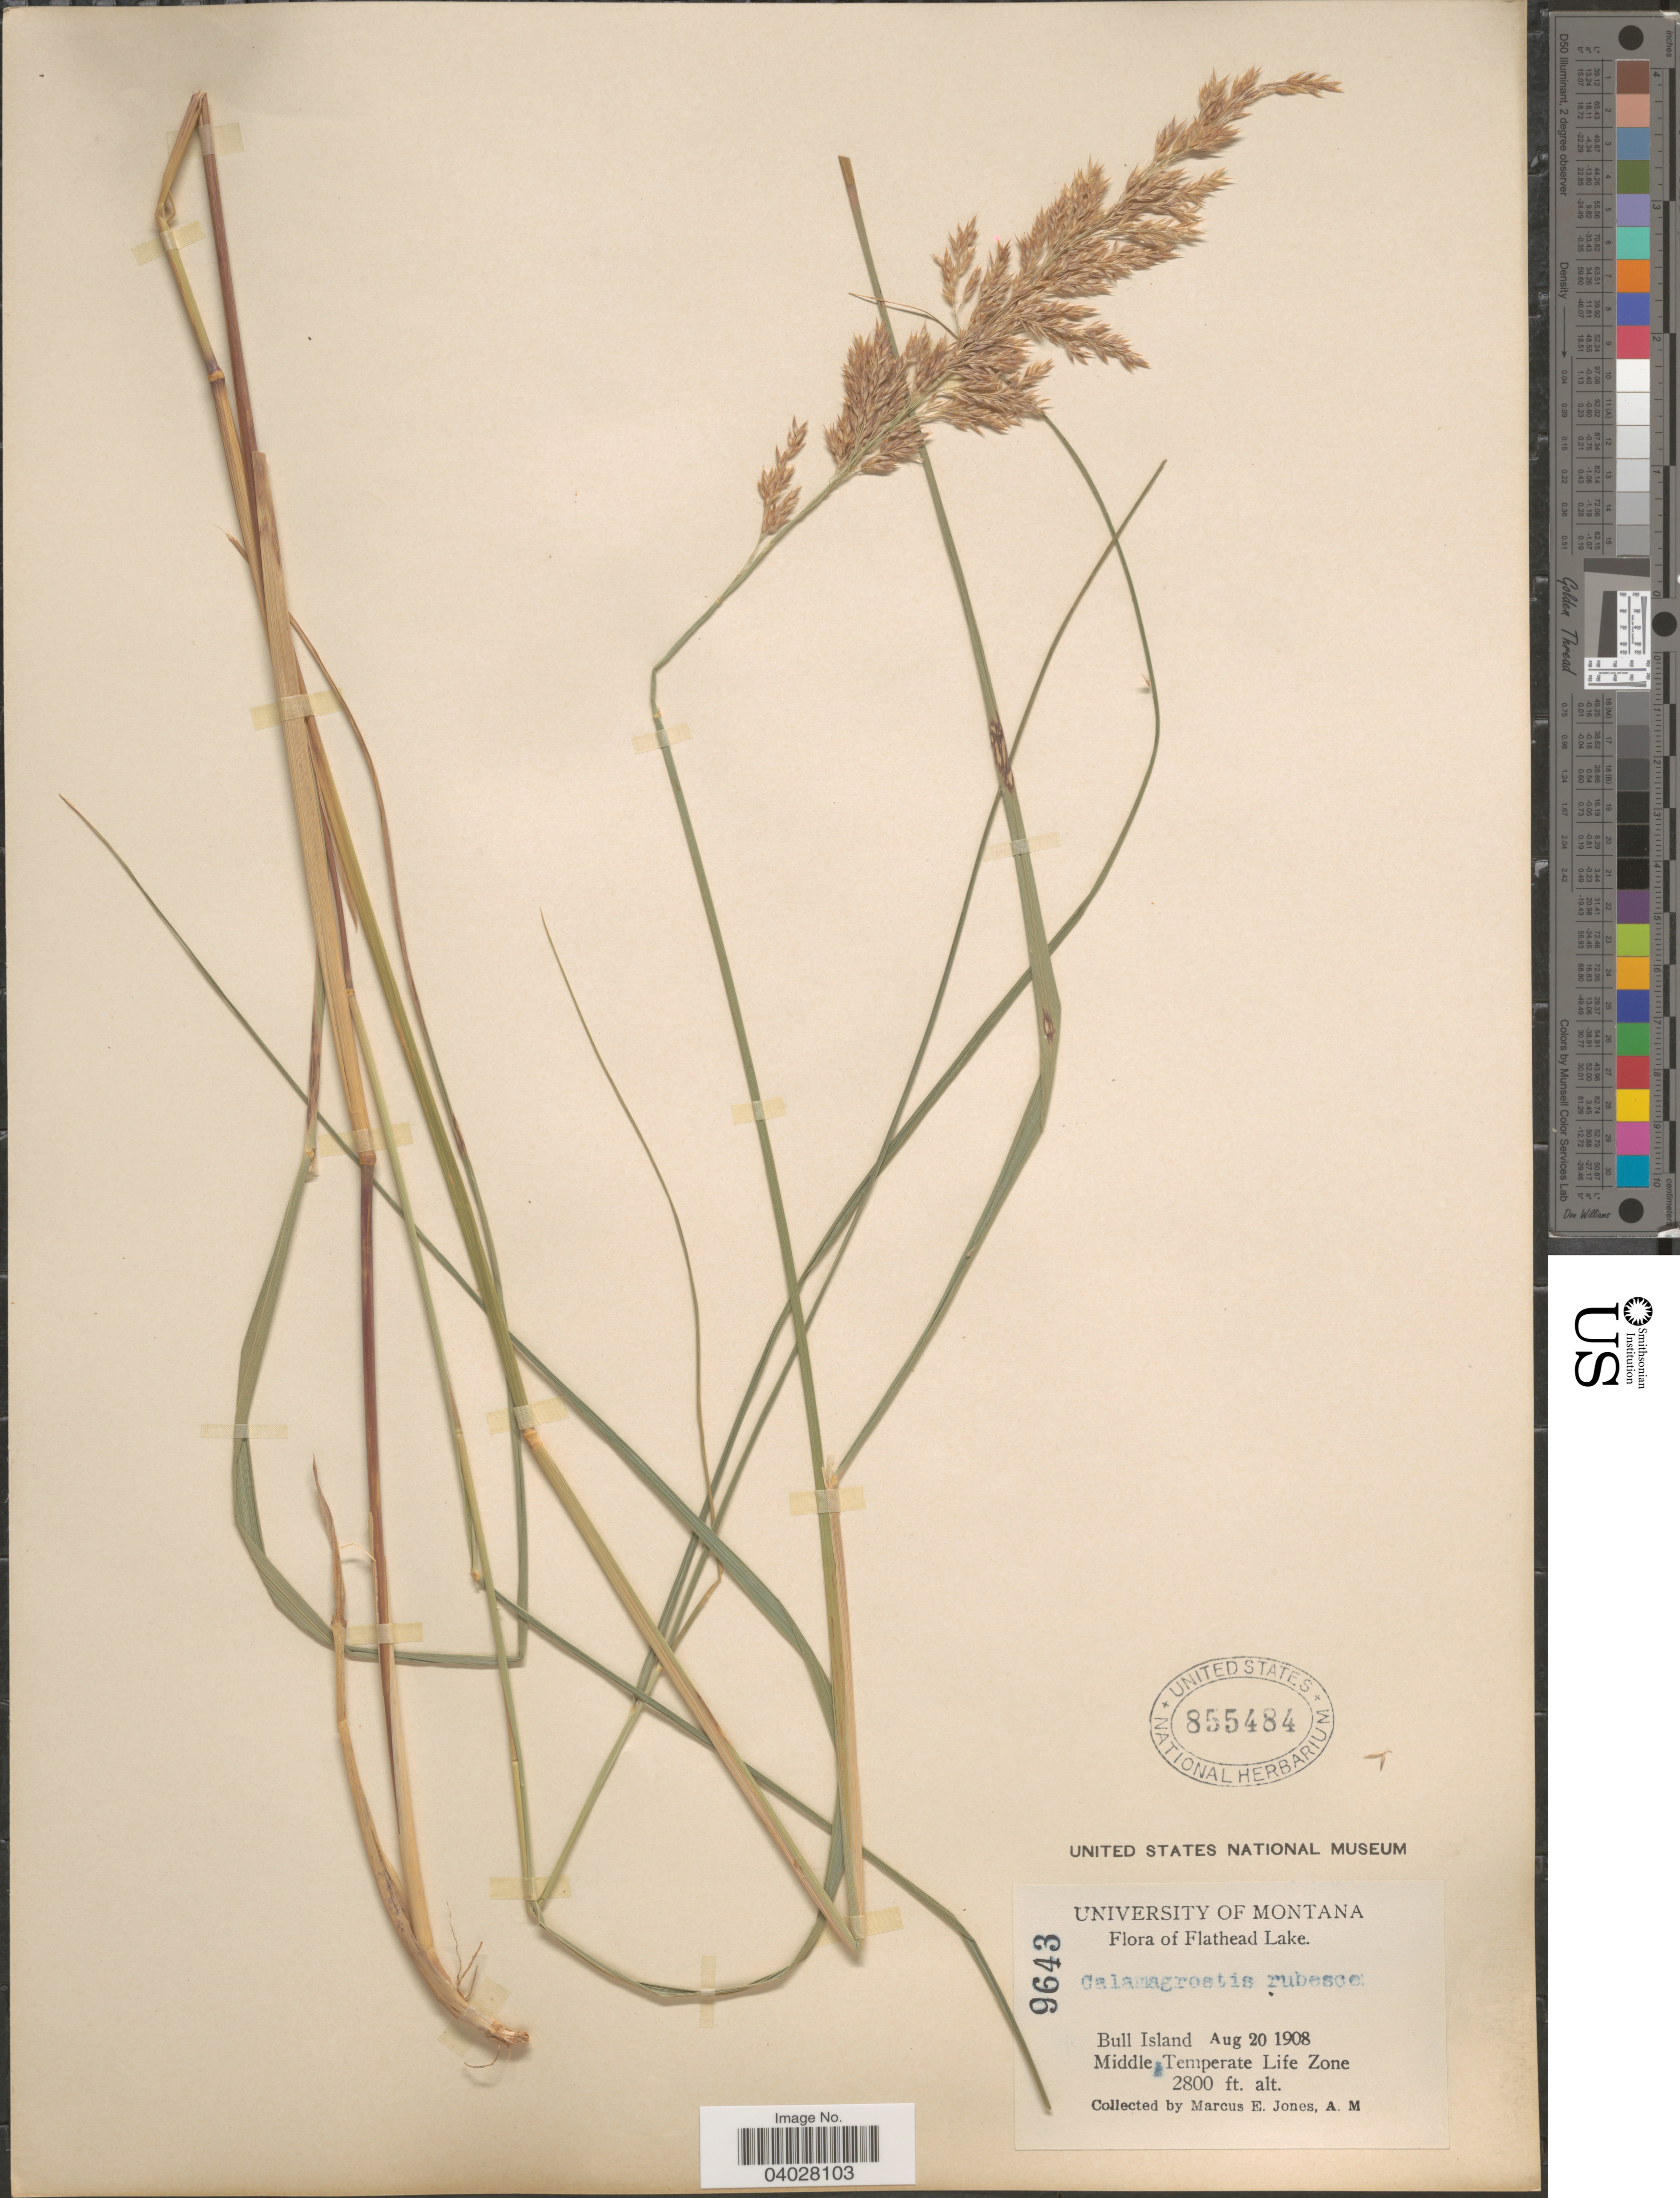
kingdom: Plantae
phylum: Tracheophyta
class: Liliopsida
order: Poales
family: Poaceae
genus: Calamagrostis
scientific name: Calamagrostis canadensis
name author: (Michx.) P. Beauv.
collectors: M. E. Jones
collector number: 9643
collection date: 1908-08-20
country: United States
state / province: Montana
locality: Flathead Lake. Bull Island. Middle Temperate Life Zone.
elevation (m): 853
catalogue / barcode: US 855484